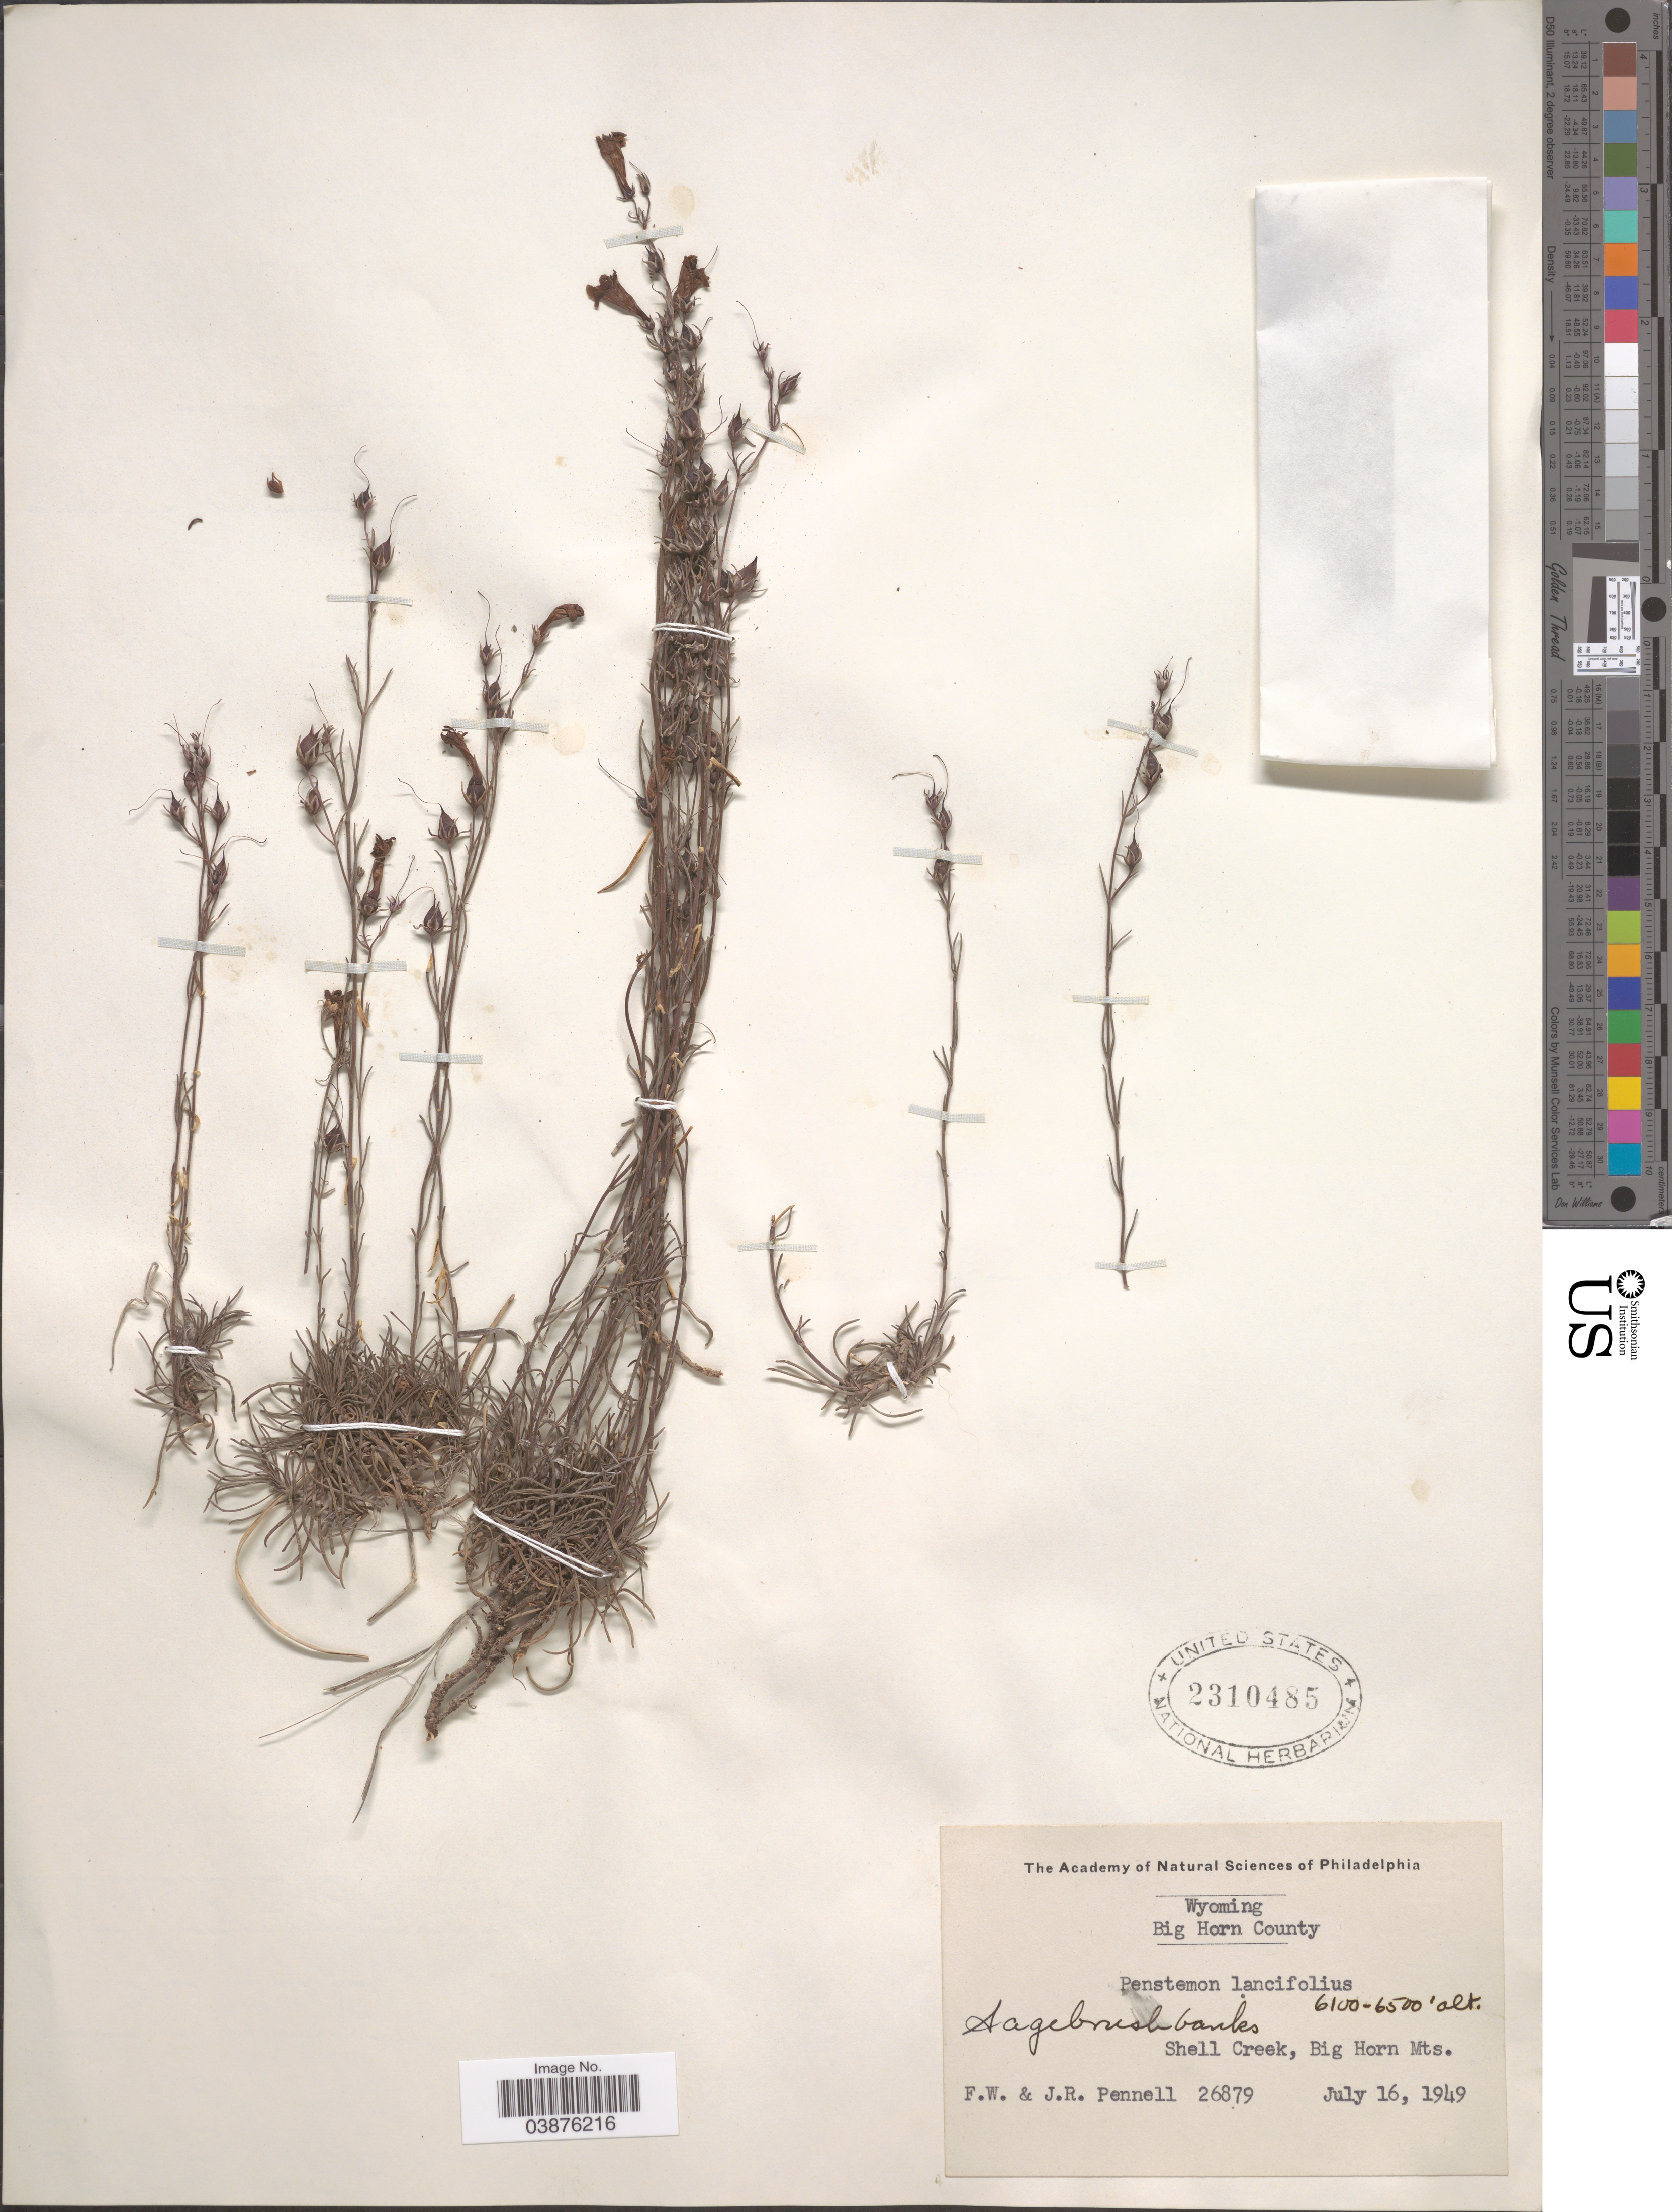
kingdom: Plantae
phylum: Tracheophyta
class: Magnoliopsida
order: Lamiales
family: Plantaginaceae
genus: Penstemon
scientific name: Penstemon laricifolius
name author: Hook. & Arn.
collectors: F. W. Pennell & J. Pennell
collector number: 26879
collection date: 1949-07-16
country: United States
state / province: Wyoming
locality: Big Horn County. Sagebrush banks, Shell Creek, Big Horn Mts.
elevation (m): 1859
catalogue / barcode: US 2310485